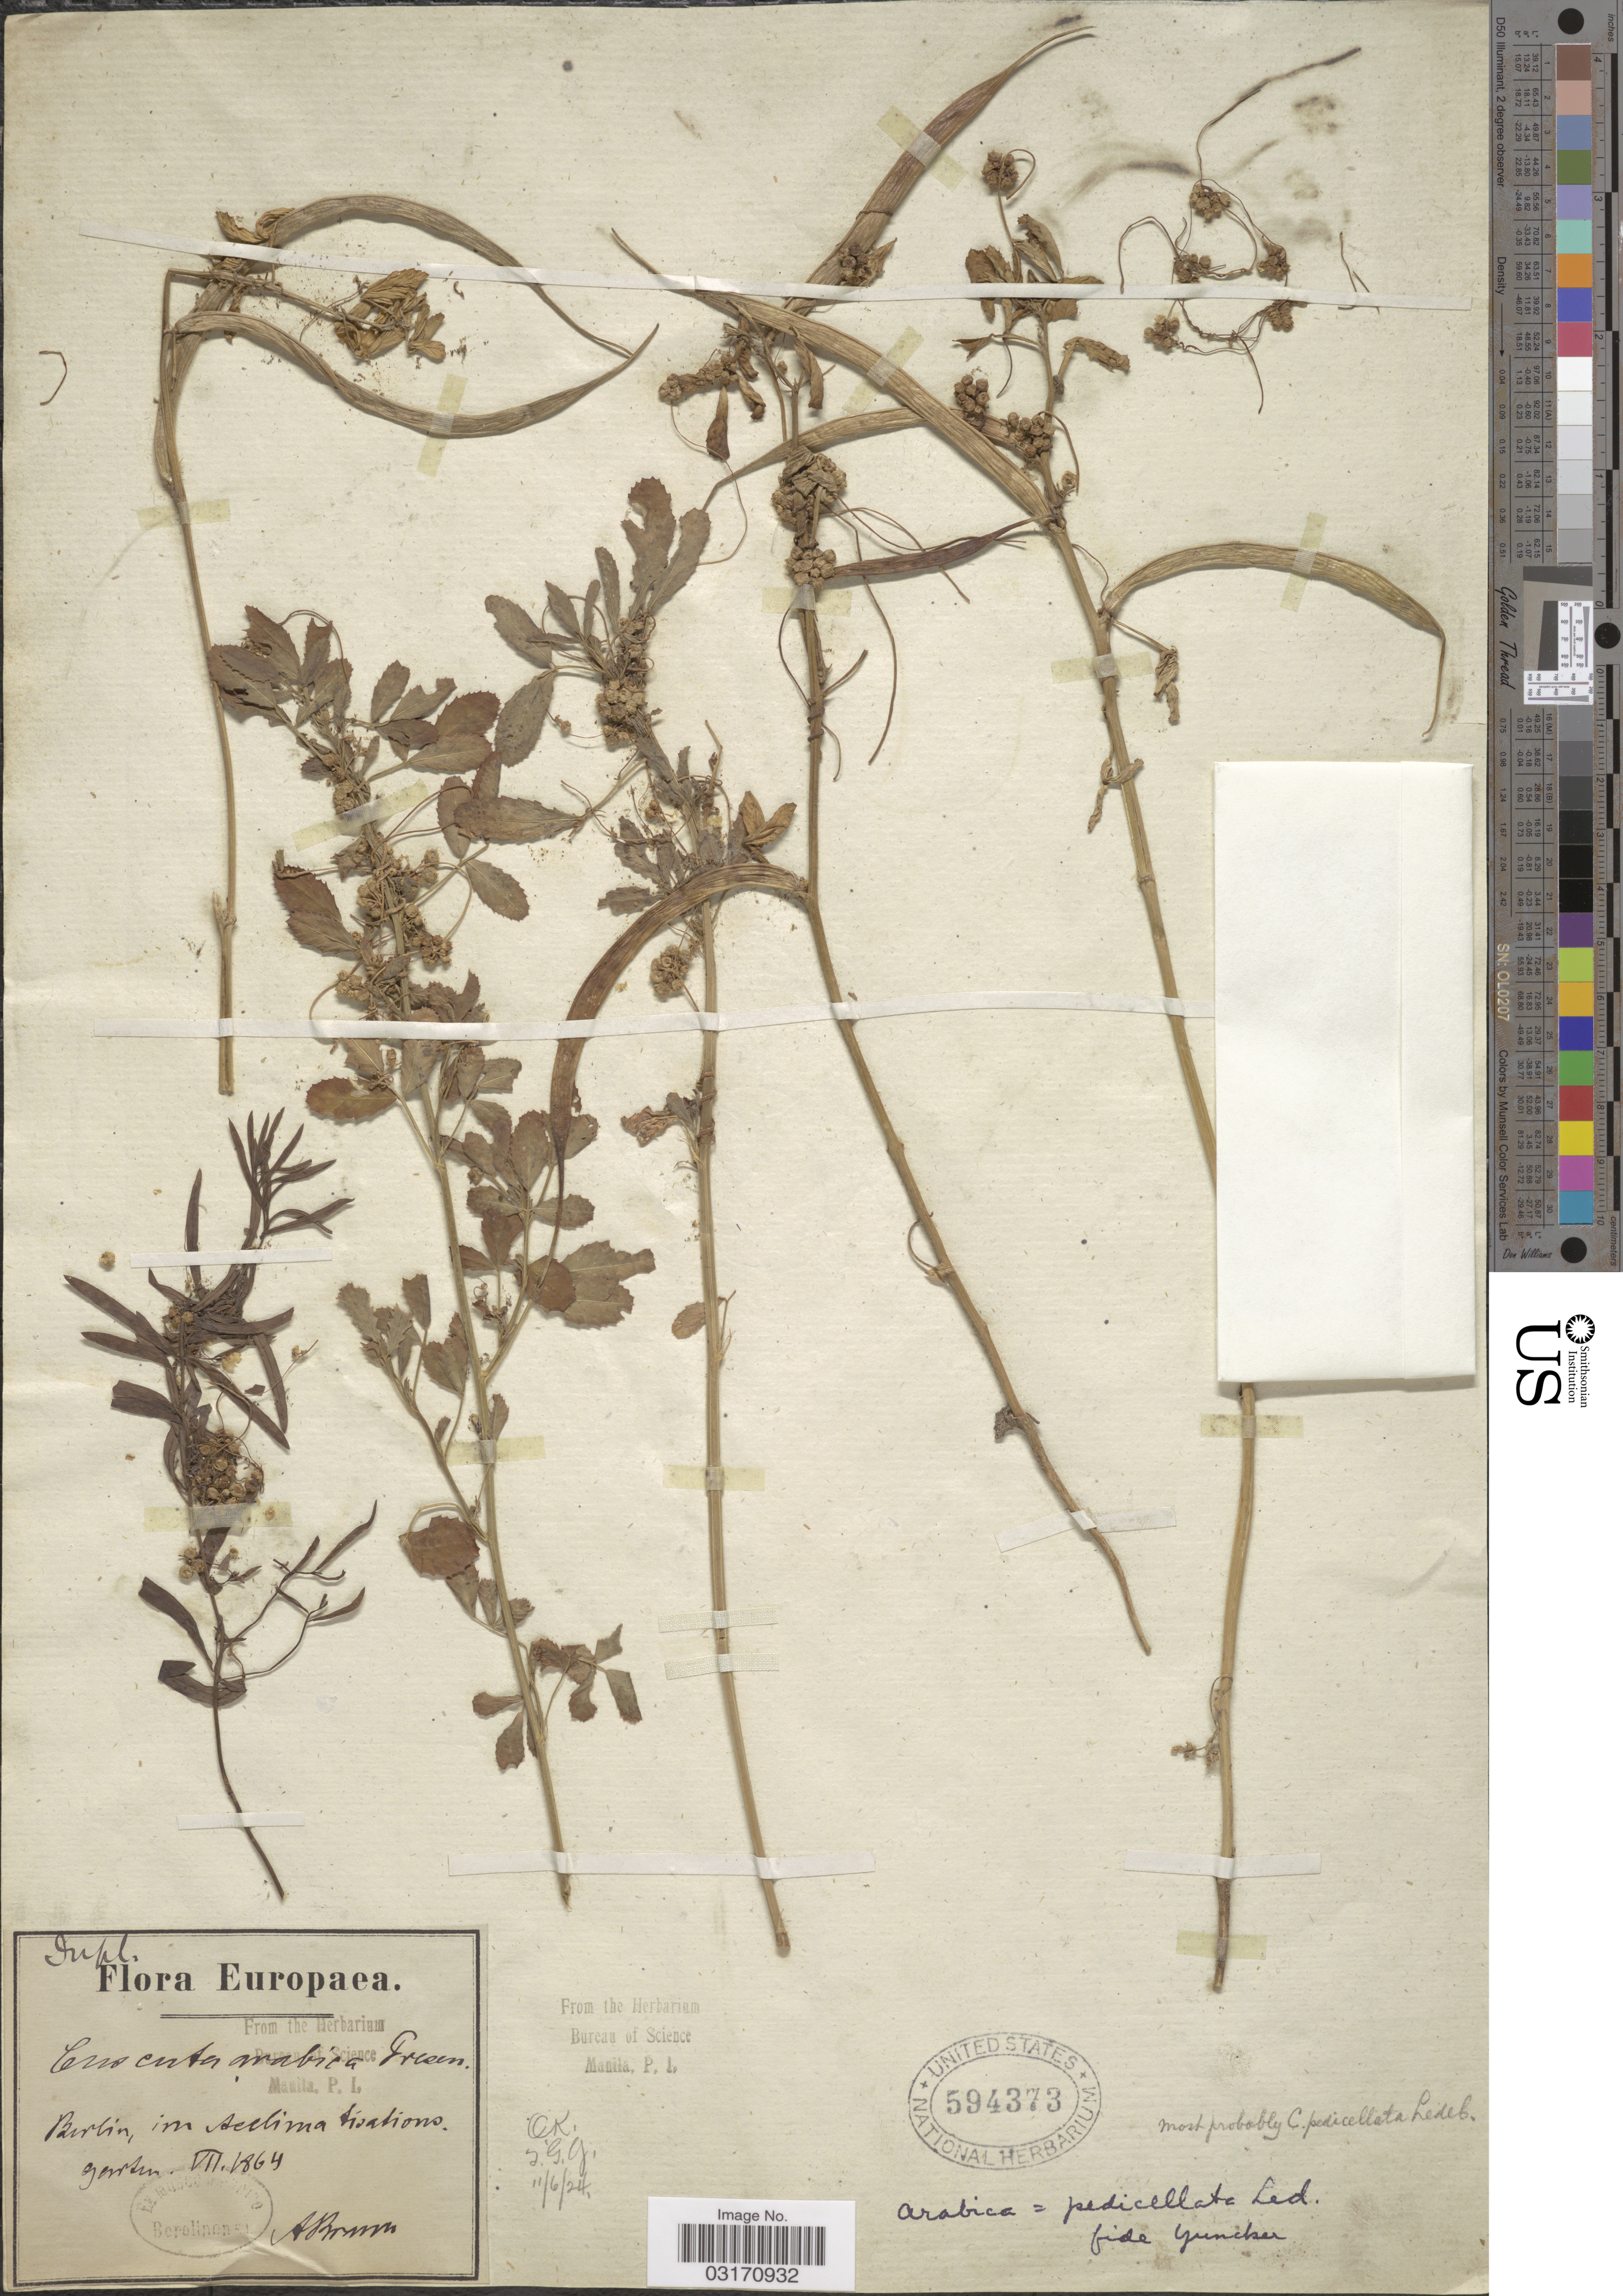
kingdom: Plantae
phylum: Tracheophyta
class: Magnoliopsida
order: Solanales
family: Convolvulaceae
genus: Cuscuta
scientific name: Cuscuta pedicellata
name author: Ledeb.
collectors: A. Braun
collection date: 1864-07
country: Germany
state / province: Berlin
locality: In selima tisations garten.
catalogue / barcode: US 594373